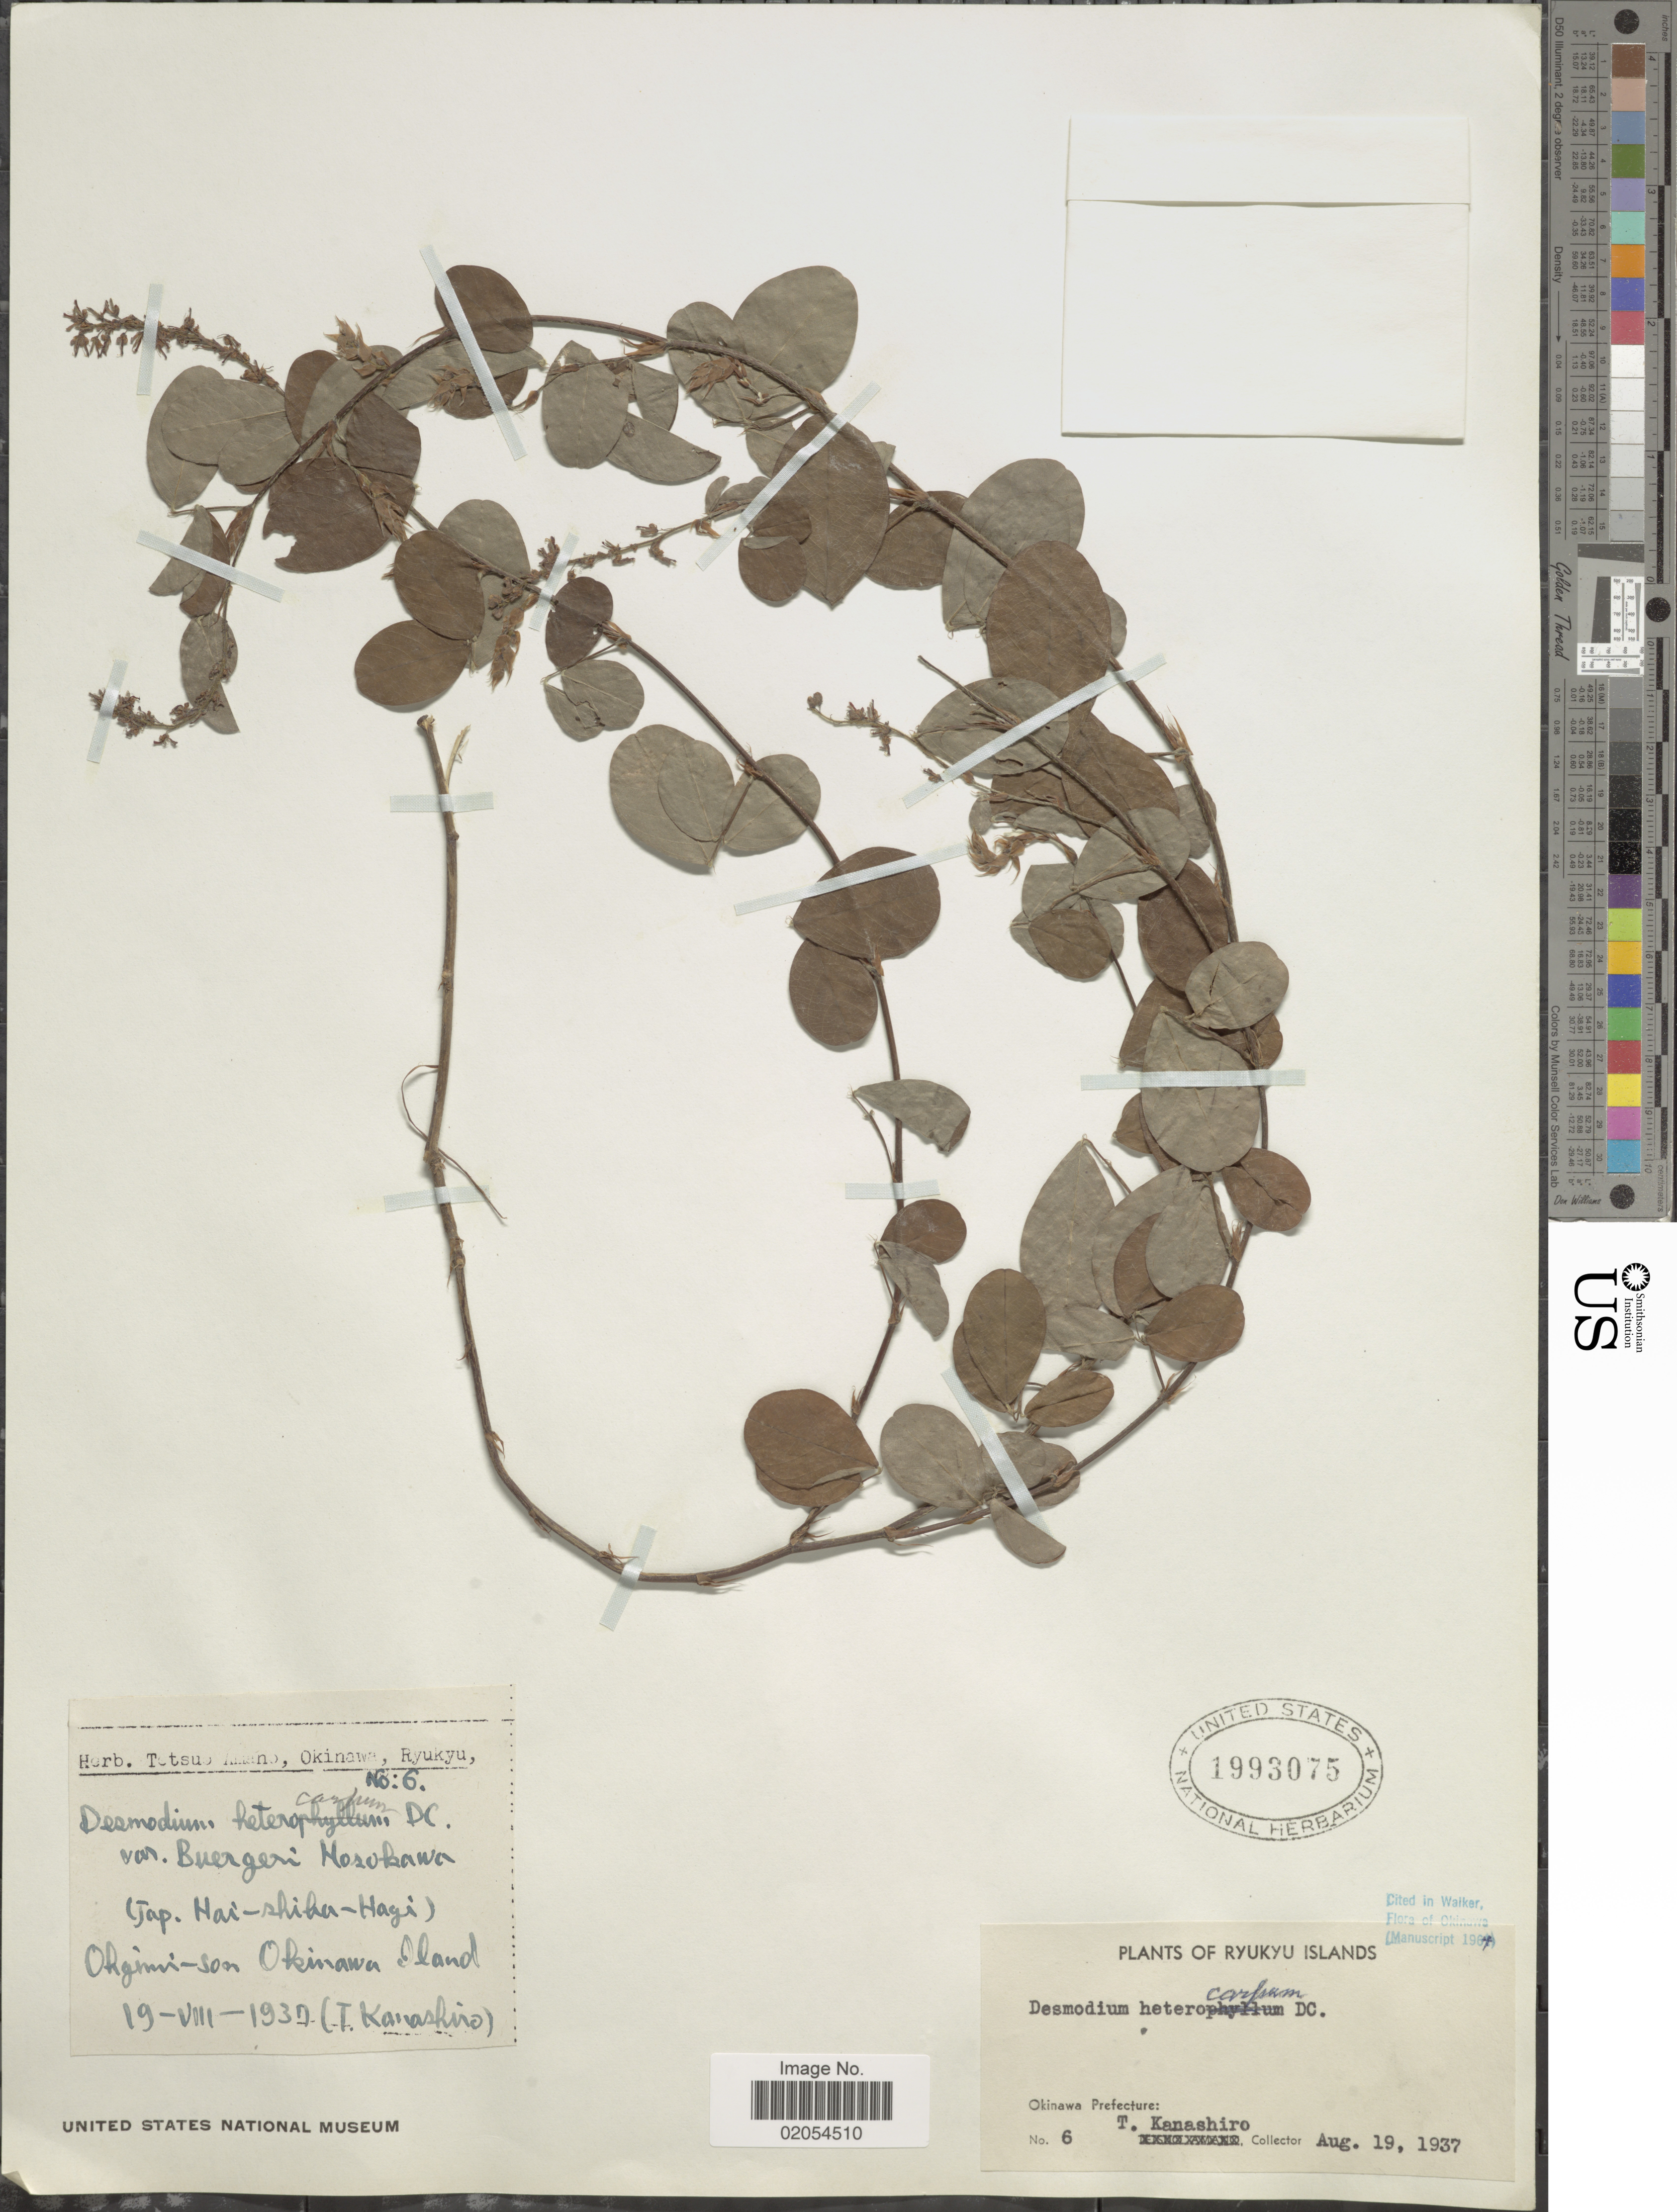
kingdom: Plantae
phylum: Tracheophyta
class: Magnoliopsida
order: Fabales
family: Fabaceae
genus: Grona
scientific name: Grona heterocarpos subsp. heterocarpos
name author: (L.) H. Ohashi & K. Ohashi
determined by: Strong, Mark T., (BOT), Smithsonian Institution - National Museum of Natural History (UNITED STATES)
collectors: T. Kanashiro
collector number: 6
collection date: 1937-08-19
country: Japan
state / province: Okinawa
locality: Ryukyu Islands, Okinawa Prefecture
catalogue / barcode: US 1993075